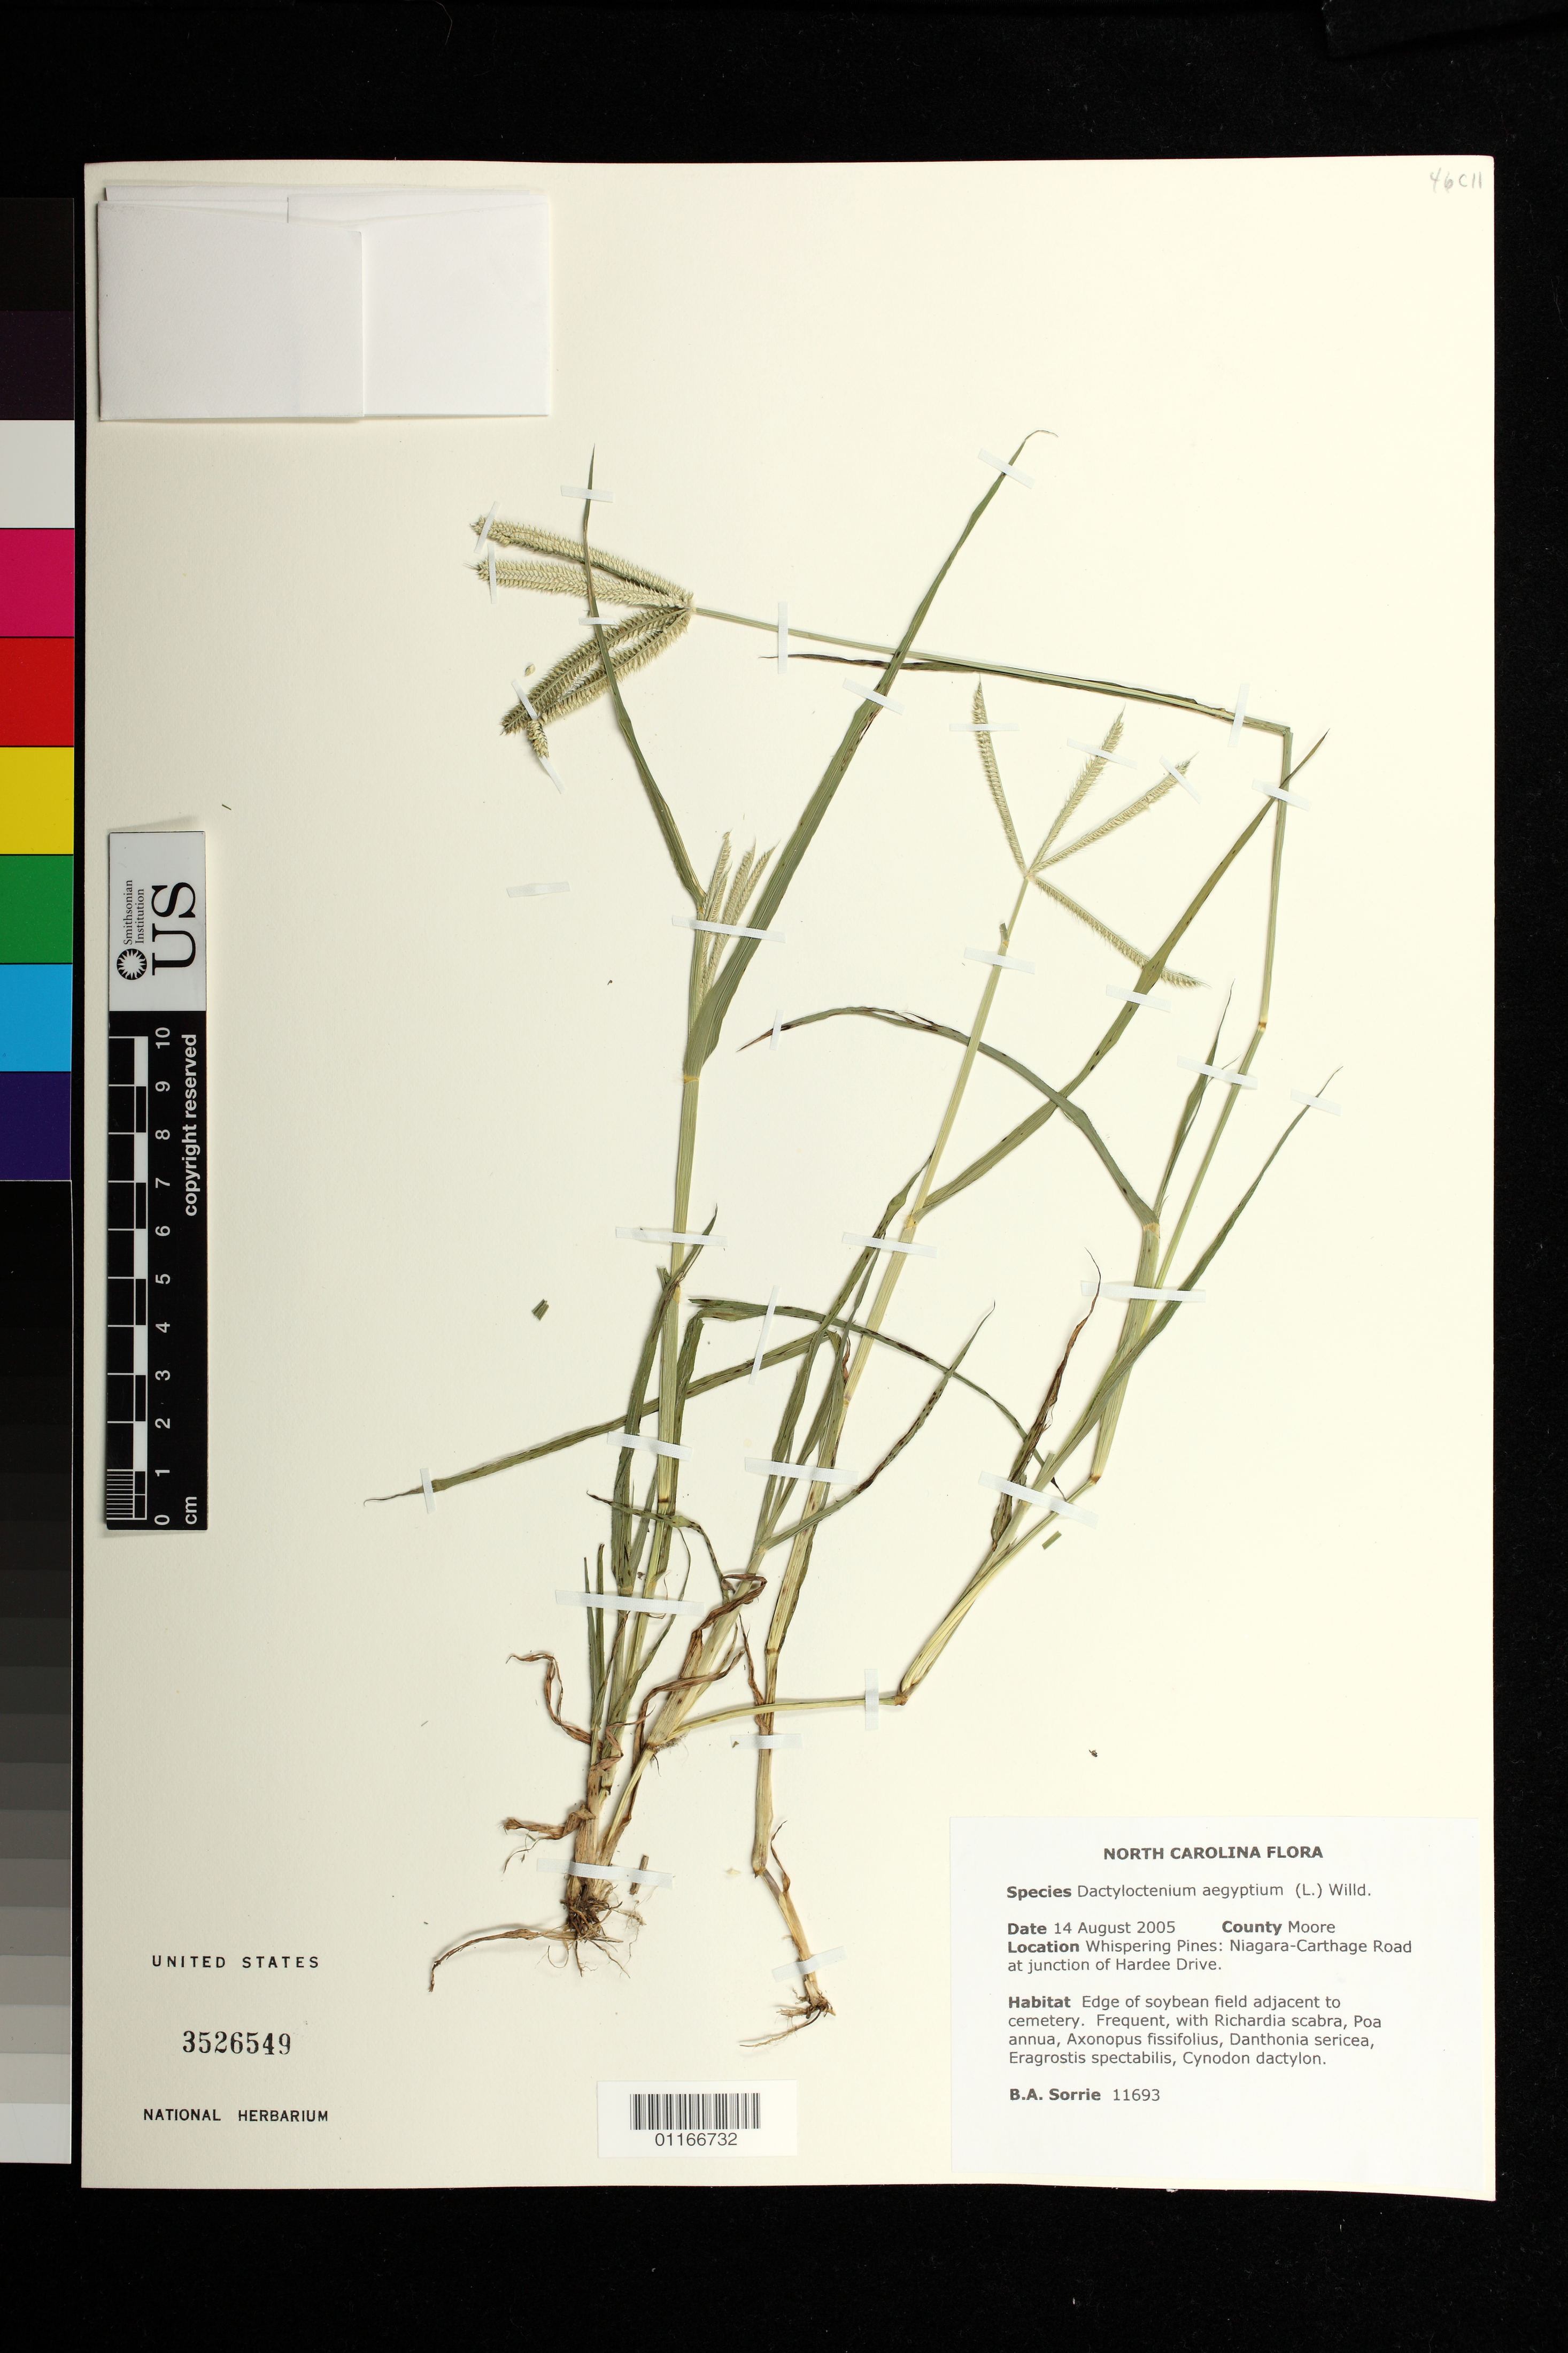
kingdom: Plantae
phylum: Tracheophyta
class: Liliopsida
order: Poales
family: Poaceae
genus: Dactyloctenium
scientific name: Dactyloctenium aegyptium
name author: (L.) Willd.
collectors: B. A. Sorrie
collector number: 11693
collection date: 2005-08-14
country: United States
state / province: North Carolina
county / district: Moore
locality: Whispering Pines, Niagara-Carthage Road at junction of Hardee Drive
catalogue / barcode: US 3526549